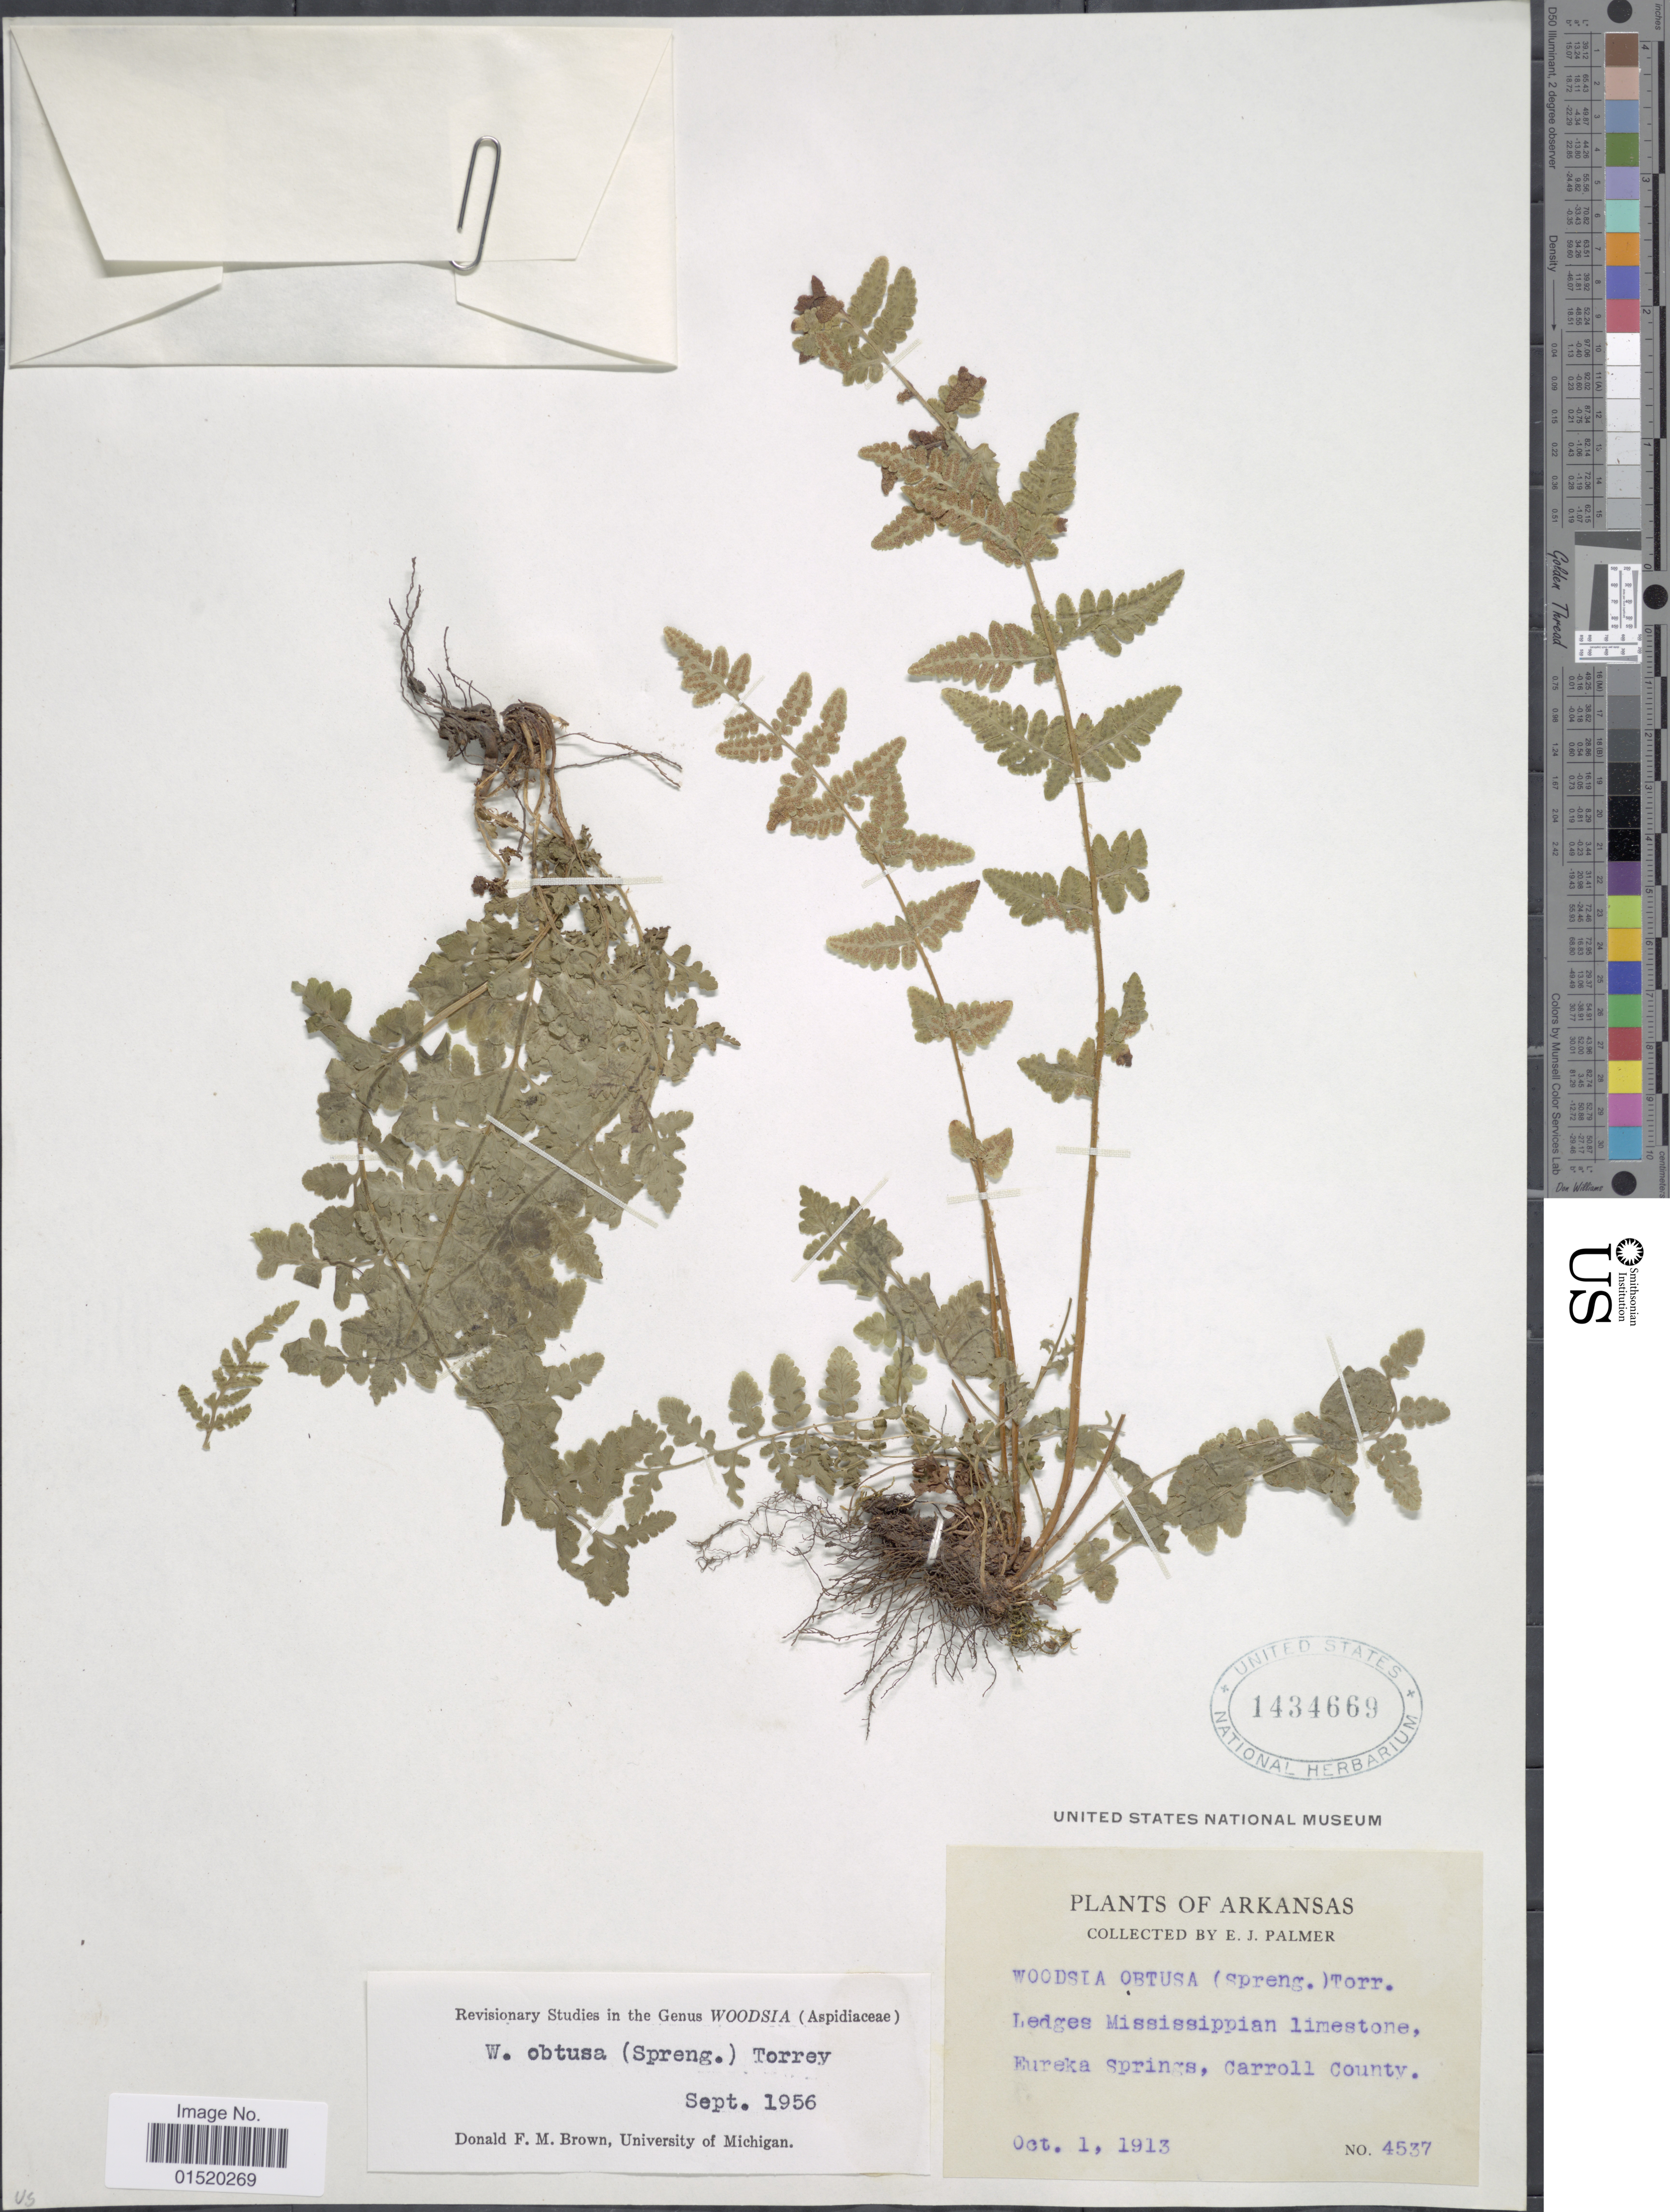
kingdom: Plantae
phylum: Tracheophyta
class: Polypodiopsida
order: Polypodiales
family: Woodsiaceae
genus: Woodsia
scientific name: Woodsia obtusa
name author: (Spreng.) Torr.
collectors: E. J. Palmer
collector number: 4537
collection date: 1913-10-01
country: United States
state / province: Arkansas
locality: Ledges MIssissippian limestone, Eureka Springs, Carroll County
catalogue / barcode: US 1434669